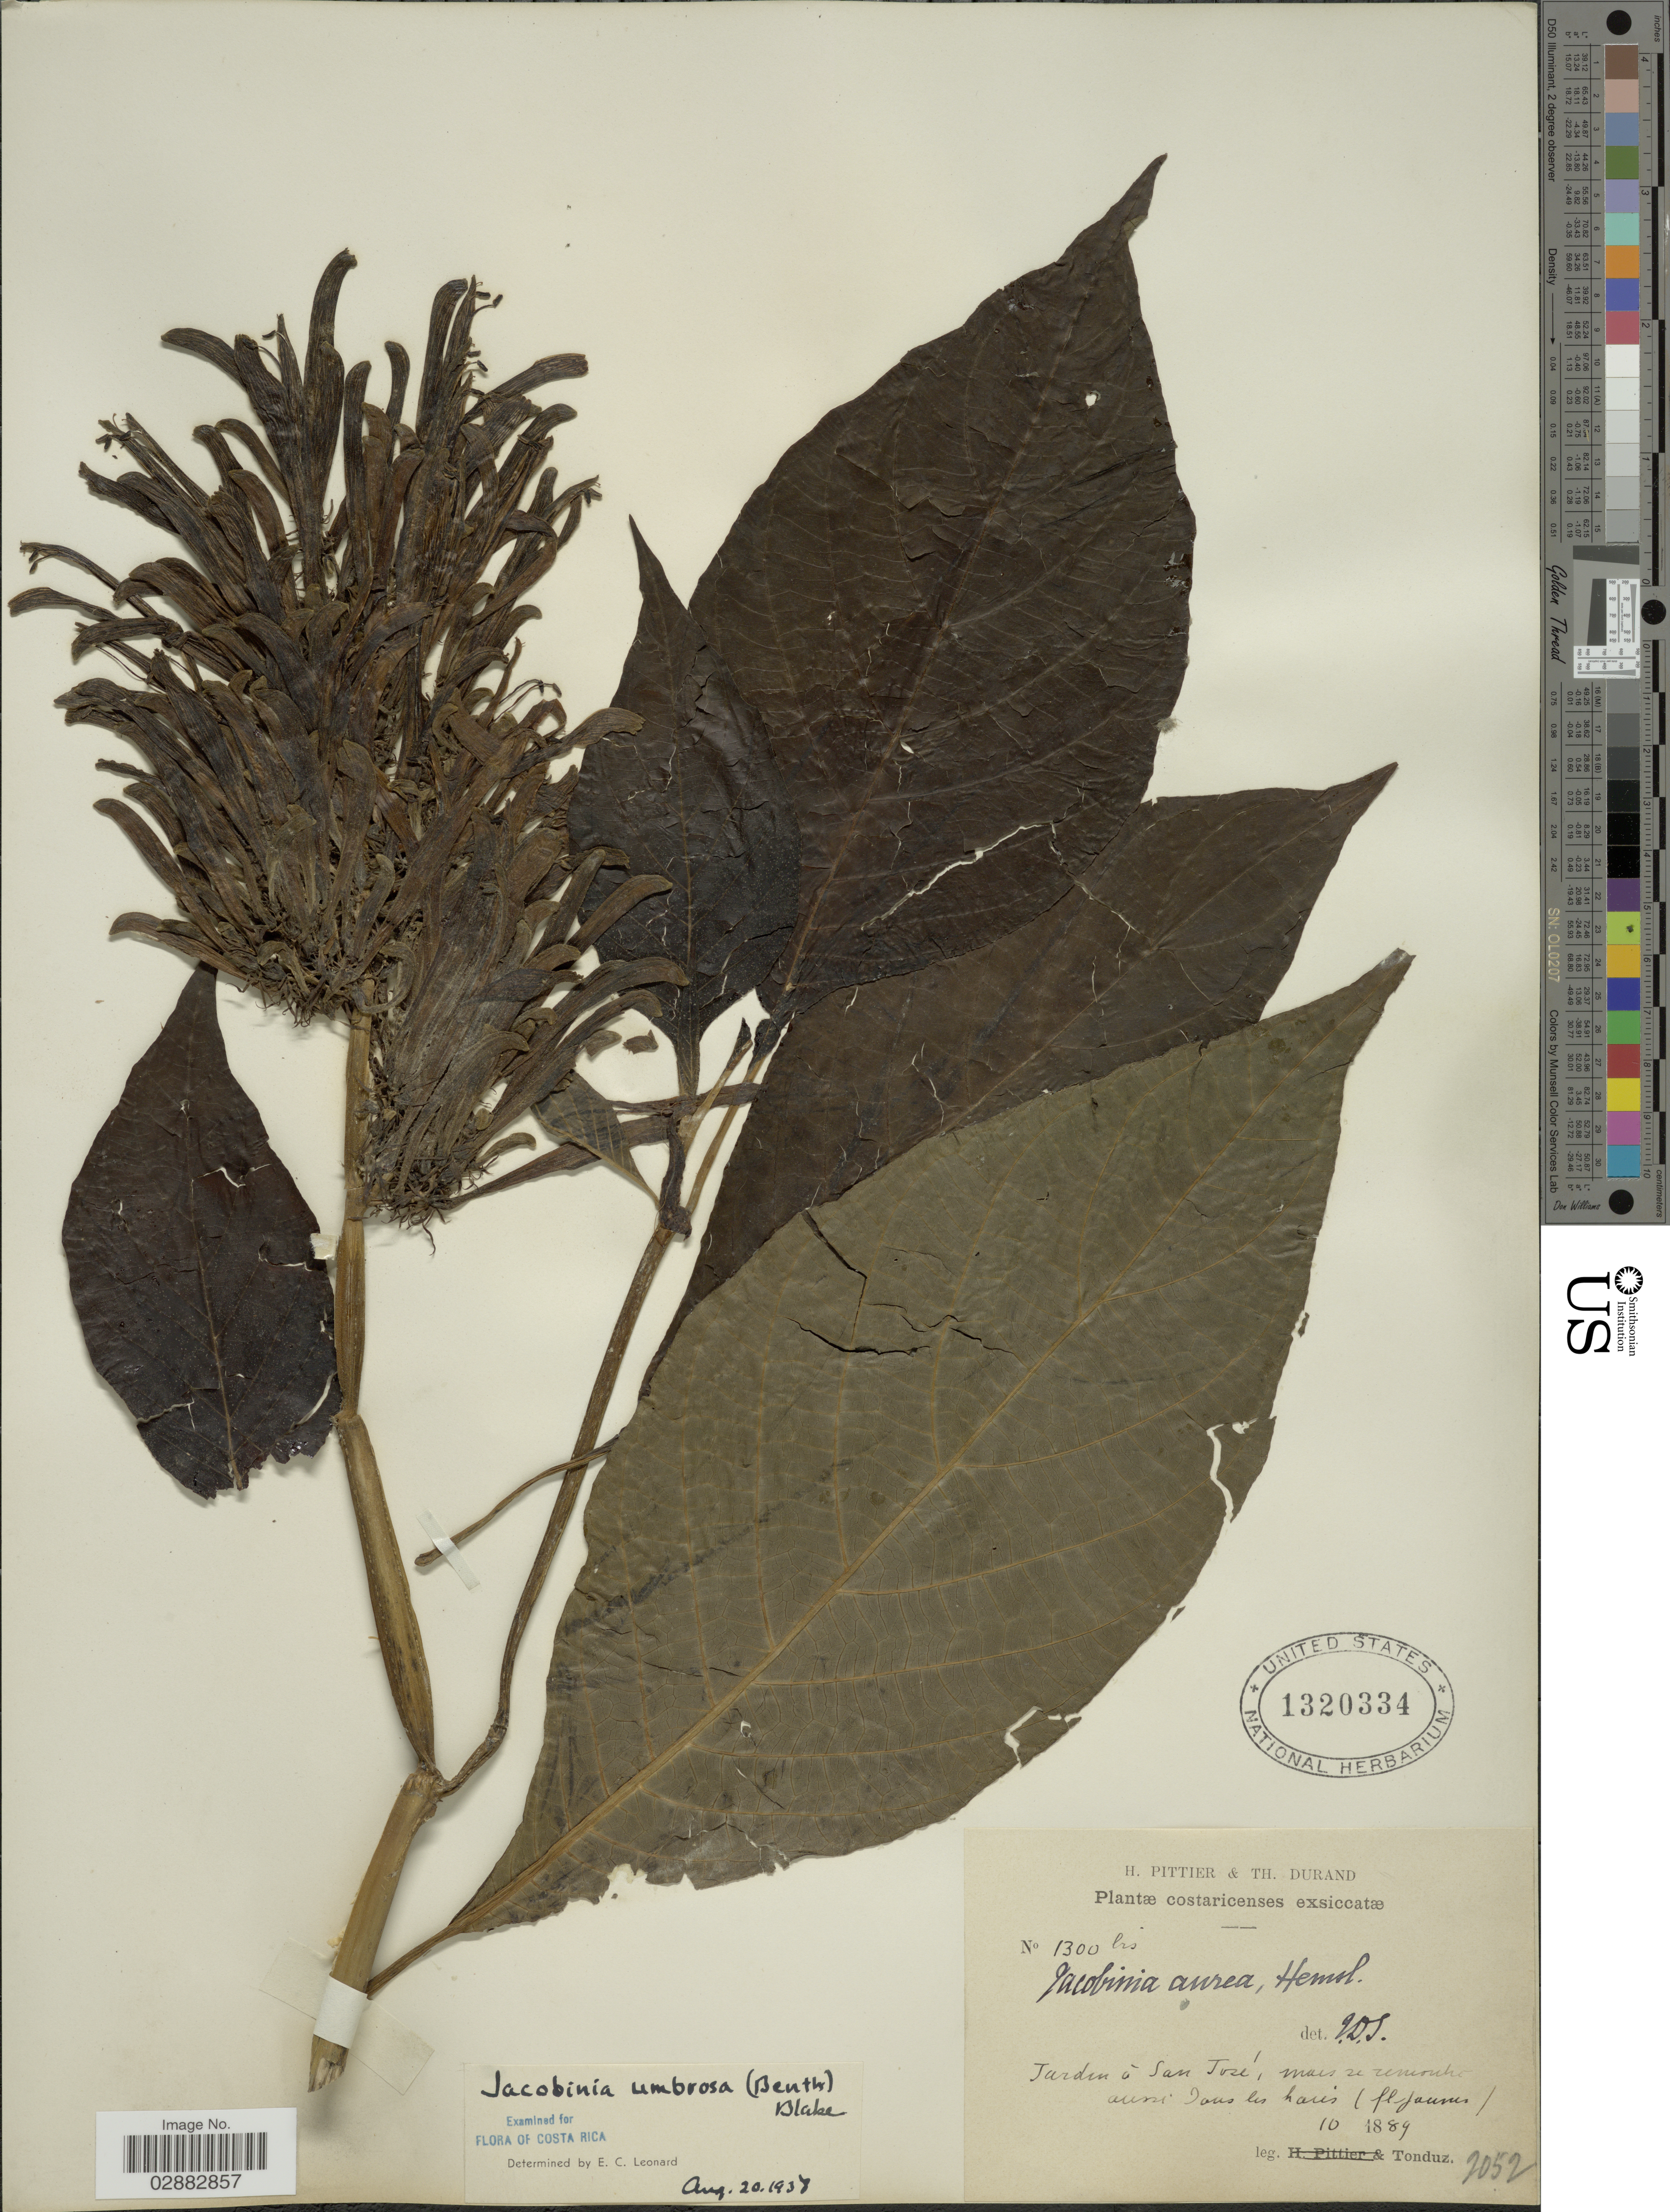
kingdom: Plantae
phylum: Tracheophyta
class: Magnoliopsida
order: Lamiales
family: Acanthaceae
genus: Jacobinia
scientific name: Jacobinia umbrosa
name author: (Benth.) S.F. Blake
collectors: Tonduz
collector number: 1300bis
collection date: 1889-10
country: Costa Rica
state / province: San José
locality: Jardin à San José.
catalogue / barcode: US 1320334